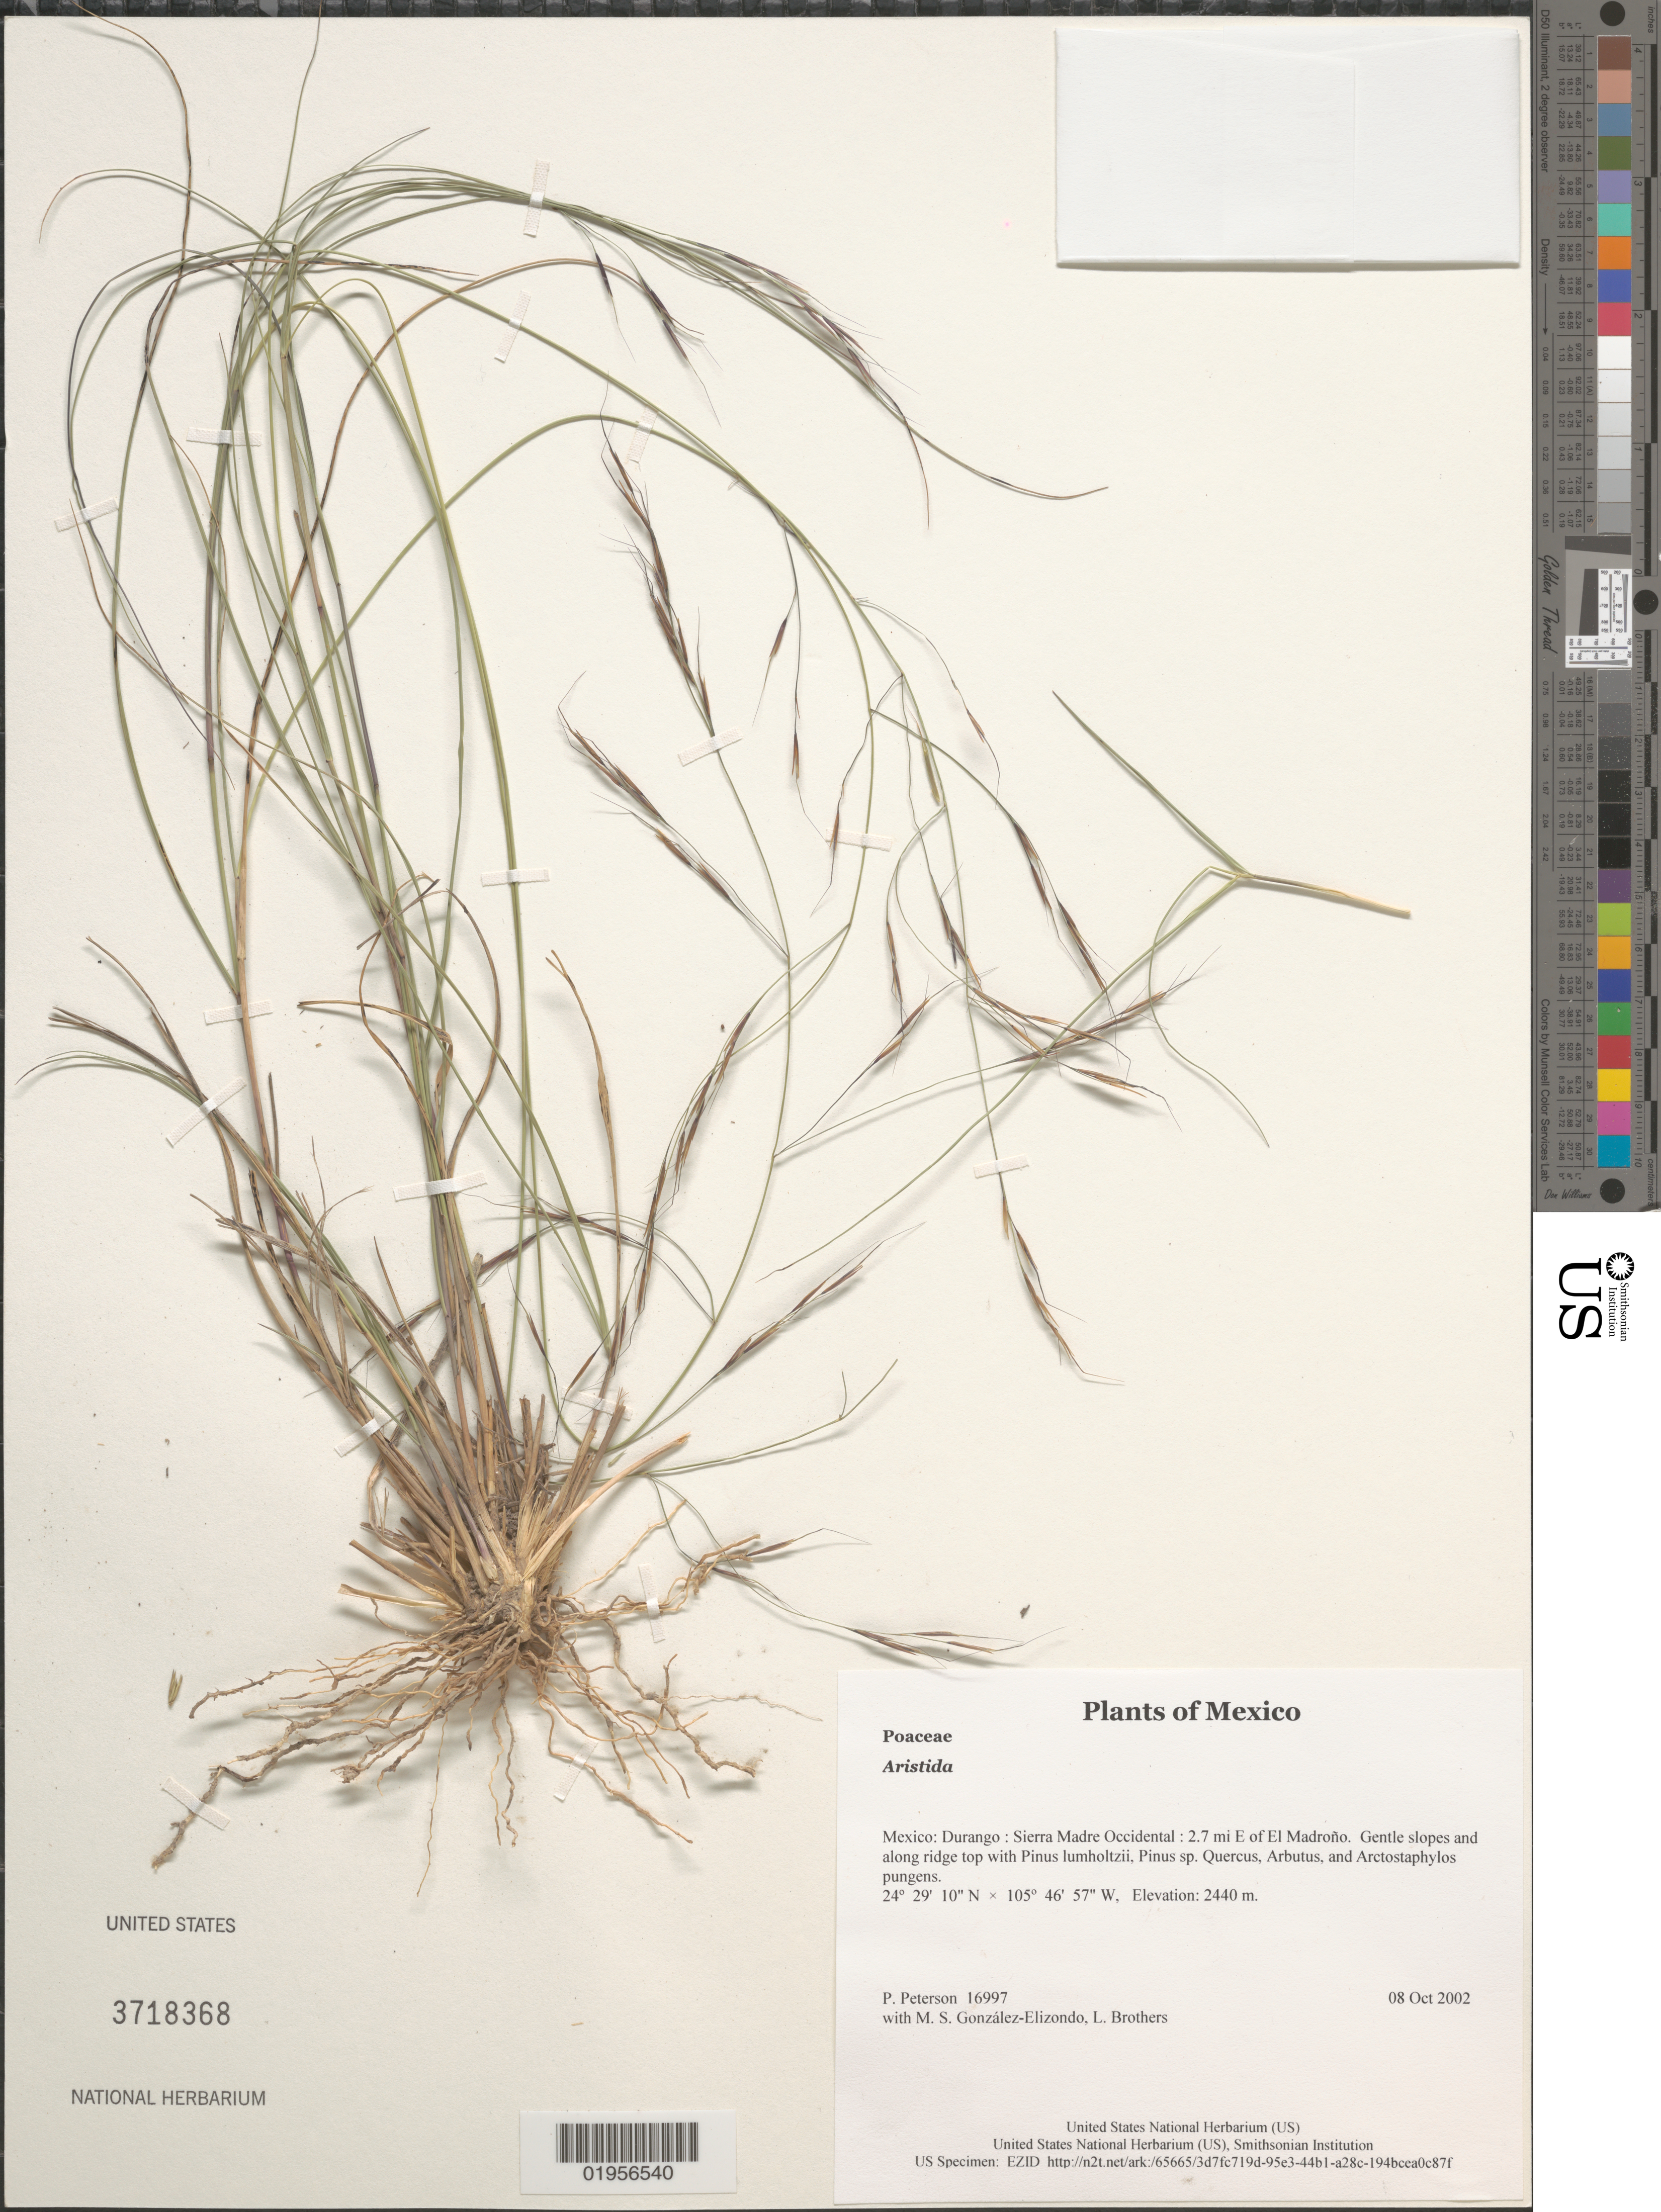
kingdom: Plantae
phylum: Tracheophyta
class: Liliopsida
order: Poales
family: Poaceae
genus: Aristida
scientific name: Aristida sp.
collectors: P. M. Peterson, M. S. González-Elizondo & L. E. Brothers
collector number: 16997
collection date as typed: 08 Oct 2002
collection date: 2002-10-08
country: Mexico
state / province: Durango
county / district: Sierra Madre Occidental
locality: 2.7 mi E of El Madroño. Gentle slopes and along ridge top with Pinus lumholtzii, Pinus sp. Quercus, Arbutus, and Arctostaphylos pungens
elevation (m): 2440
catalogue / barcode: US 3718368